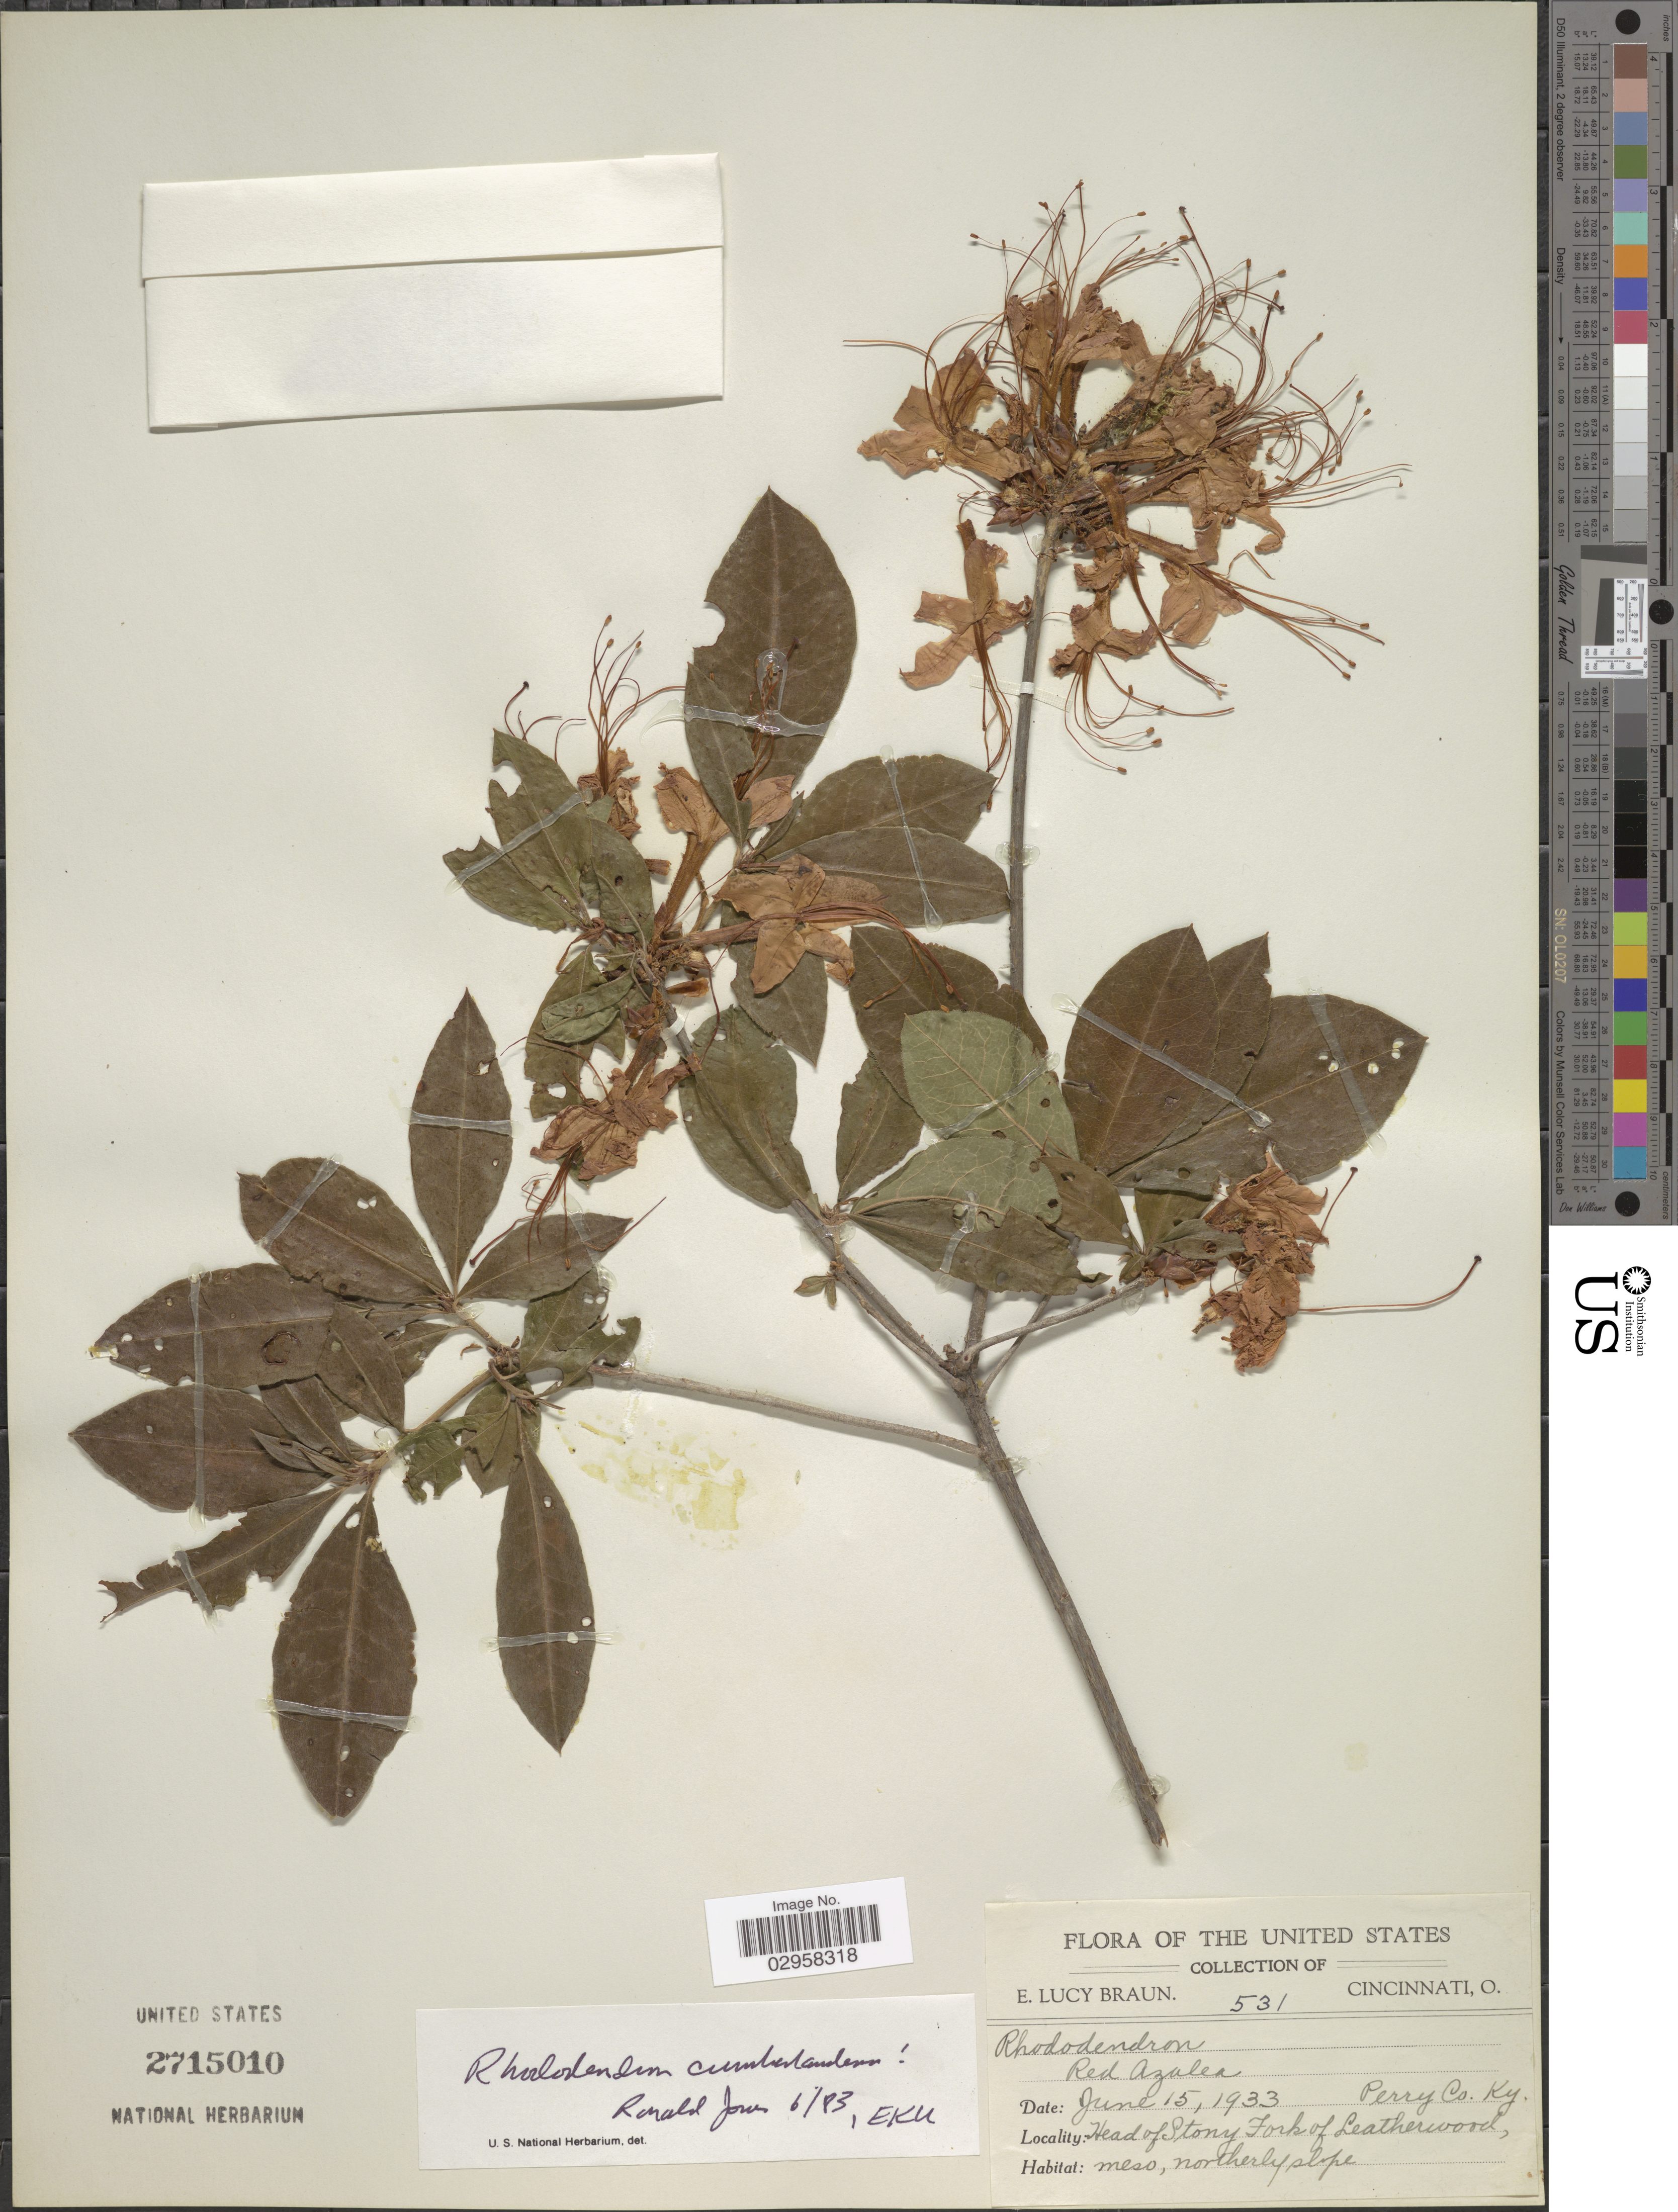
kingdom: Plantae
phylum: Tracheophyta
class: Magnoliopsida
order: Ericales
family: Ericaceae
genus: Rhododendron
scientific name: Rhododendron cumberlandense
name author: E.L. Braun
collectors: E. L. Braun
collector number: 531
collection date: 1933-06-15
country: United States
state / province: Kentucky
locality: Head of Stony Fork of Leatherwood, Perry Co. Ky.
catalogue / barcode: US 2715010